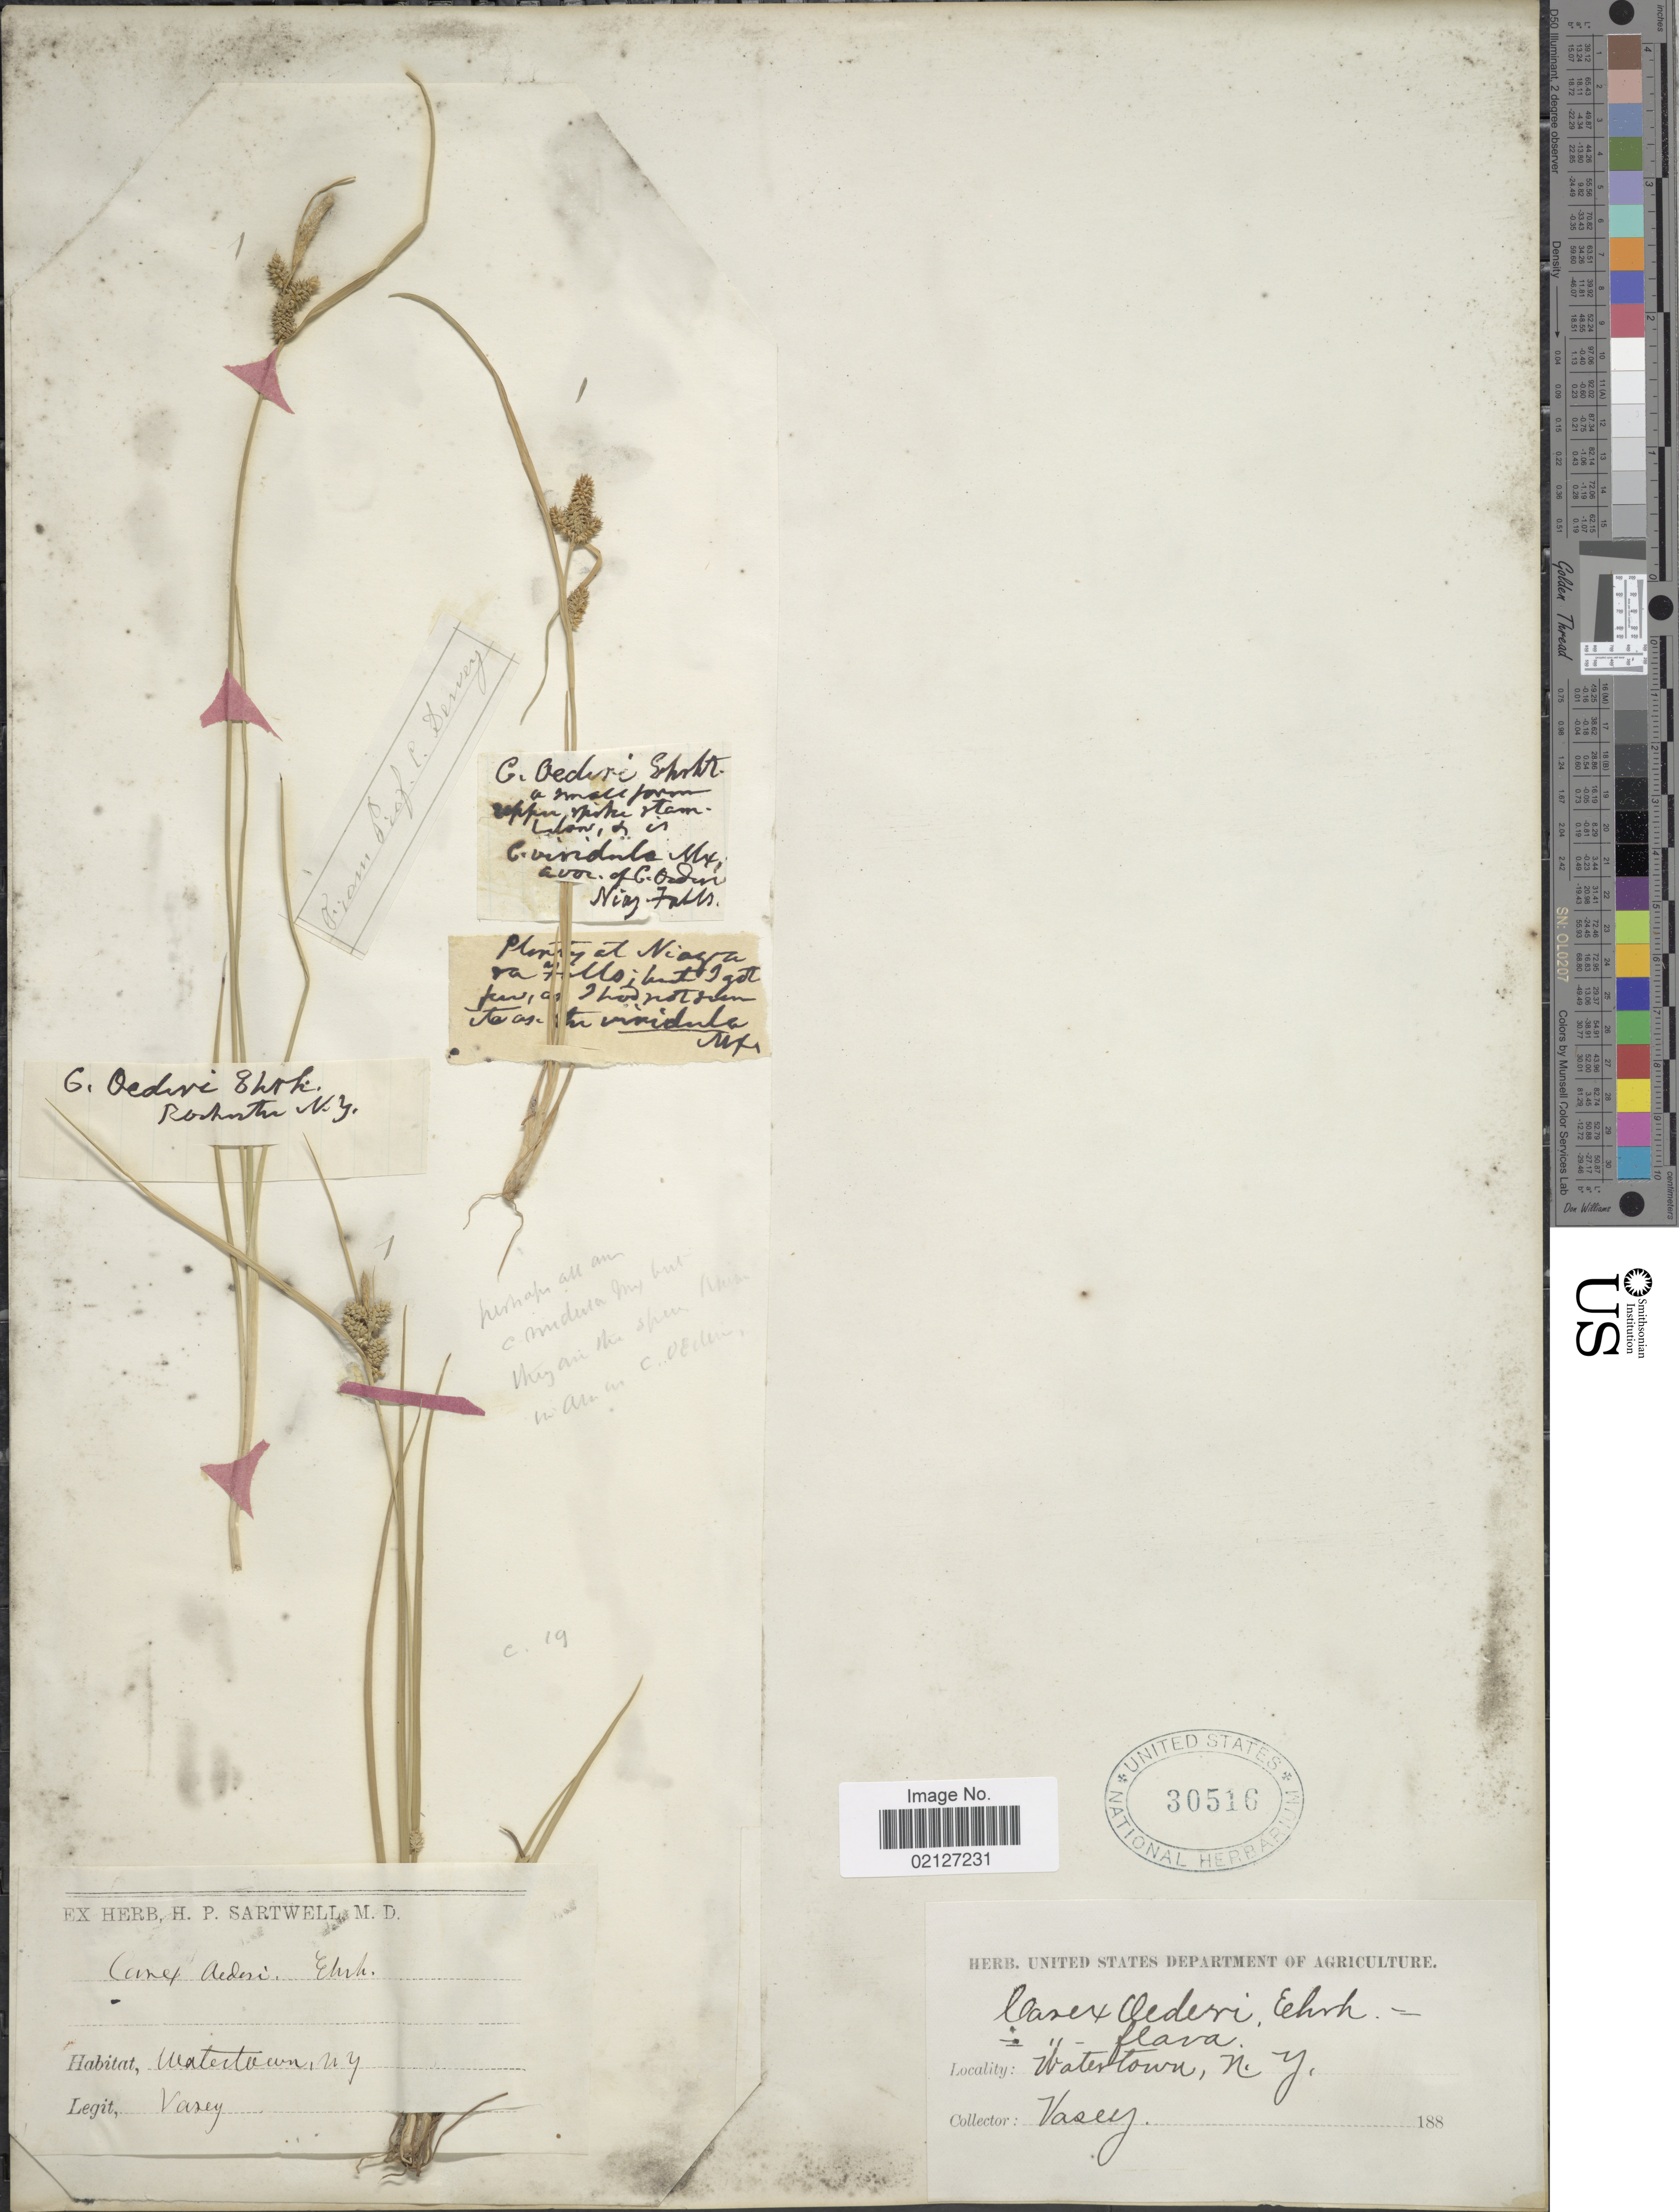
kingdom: Plantae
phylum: Tracheophyta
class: Liliopsida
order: Poales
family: Cyperaceae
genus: Carex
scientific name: Carex oederi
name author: Retz.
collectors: Vasey, --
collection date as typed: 188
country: United States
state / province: New York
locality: Watertown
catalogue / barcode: US 30516